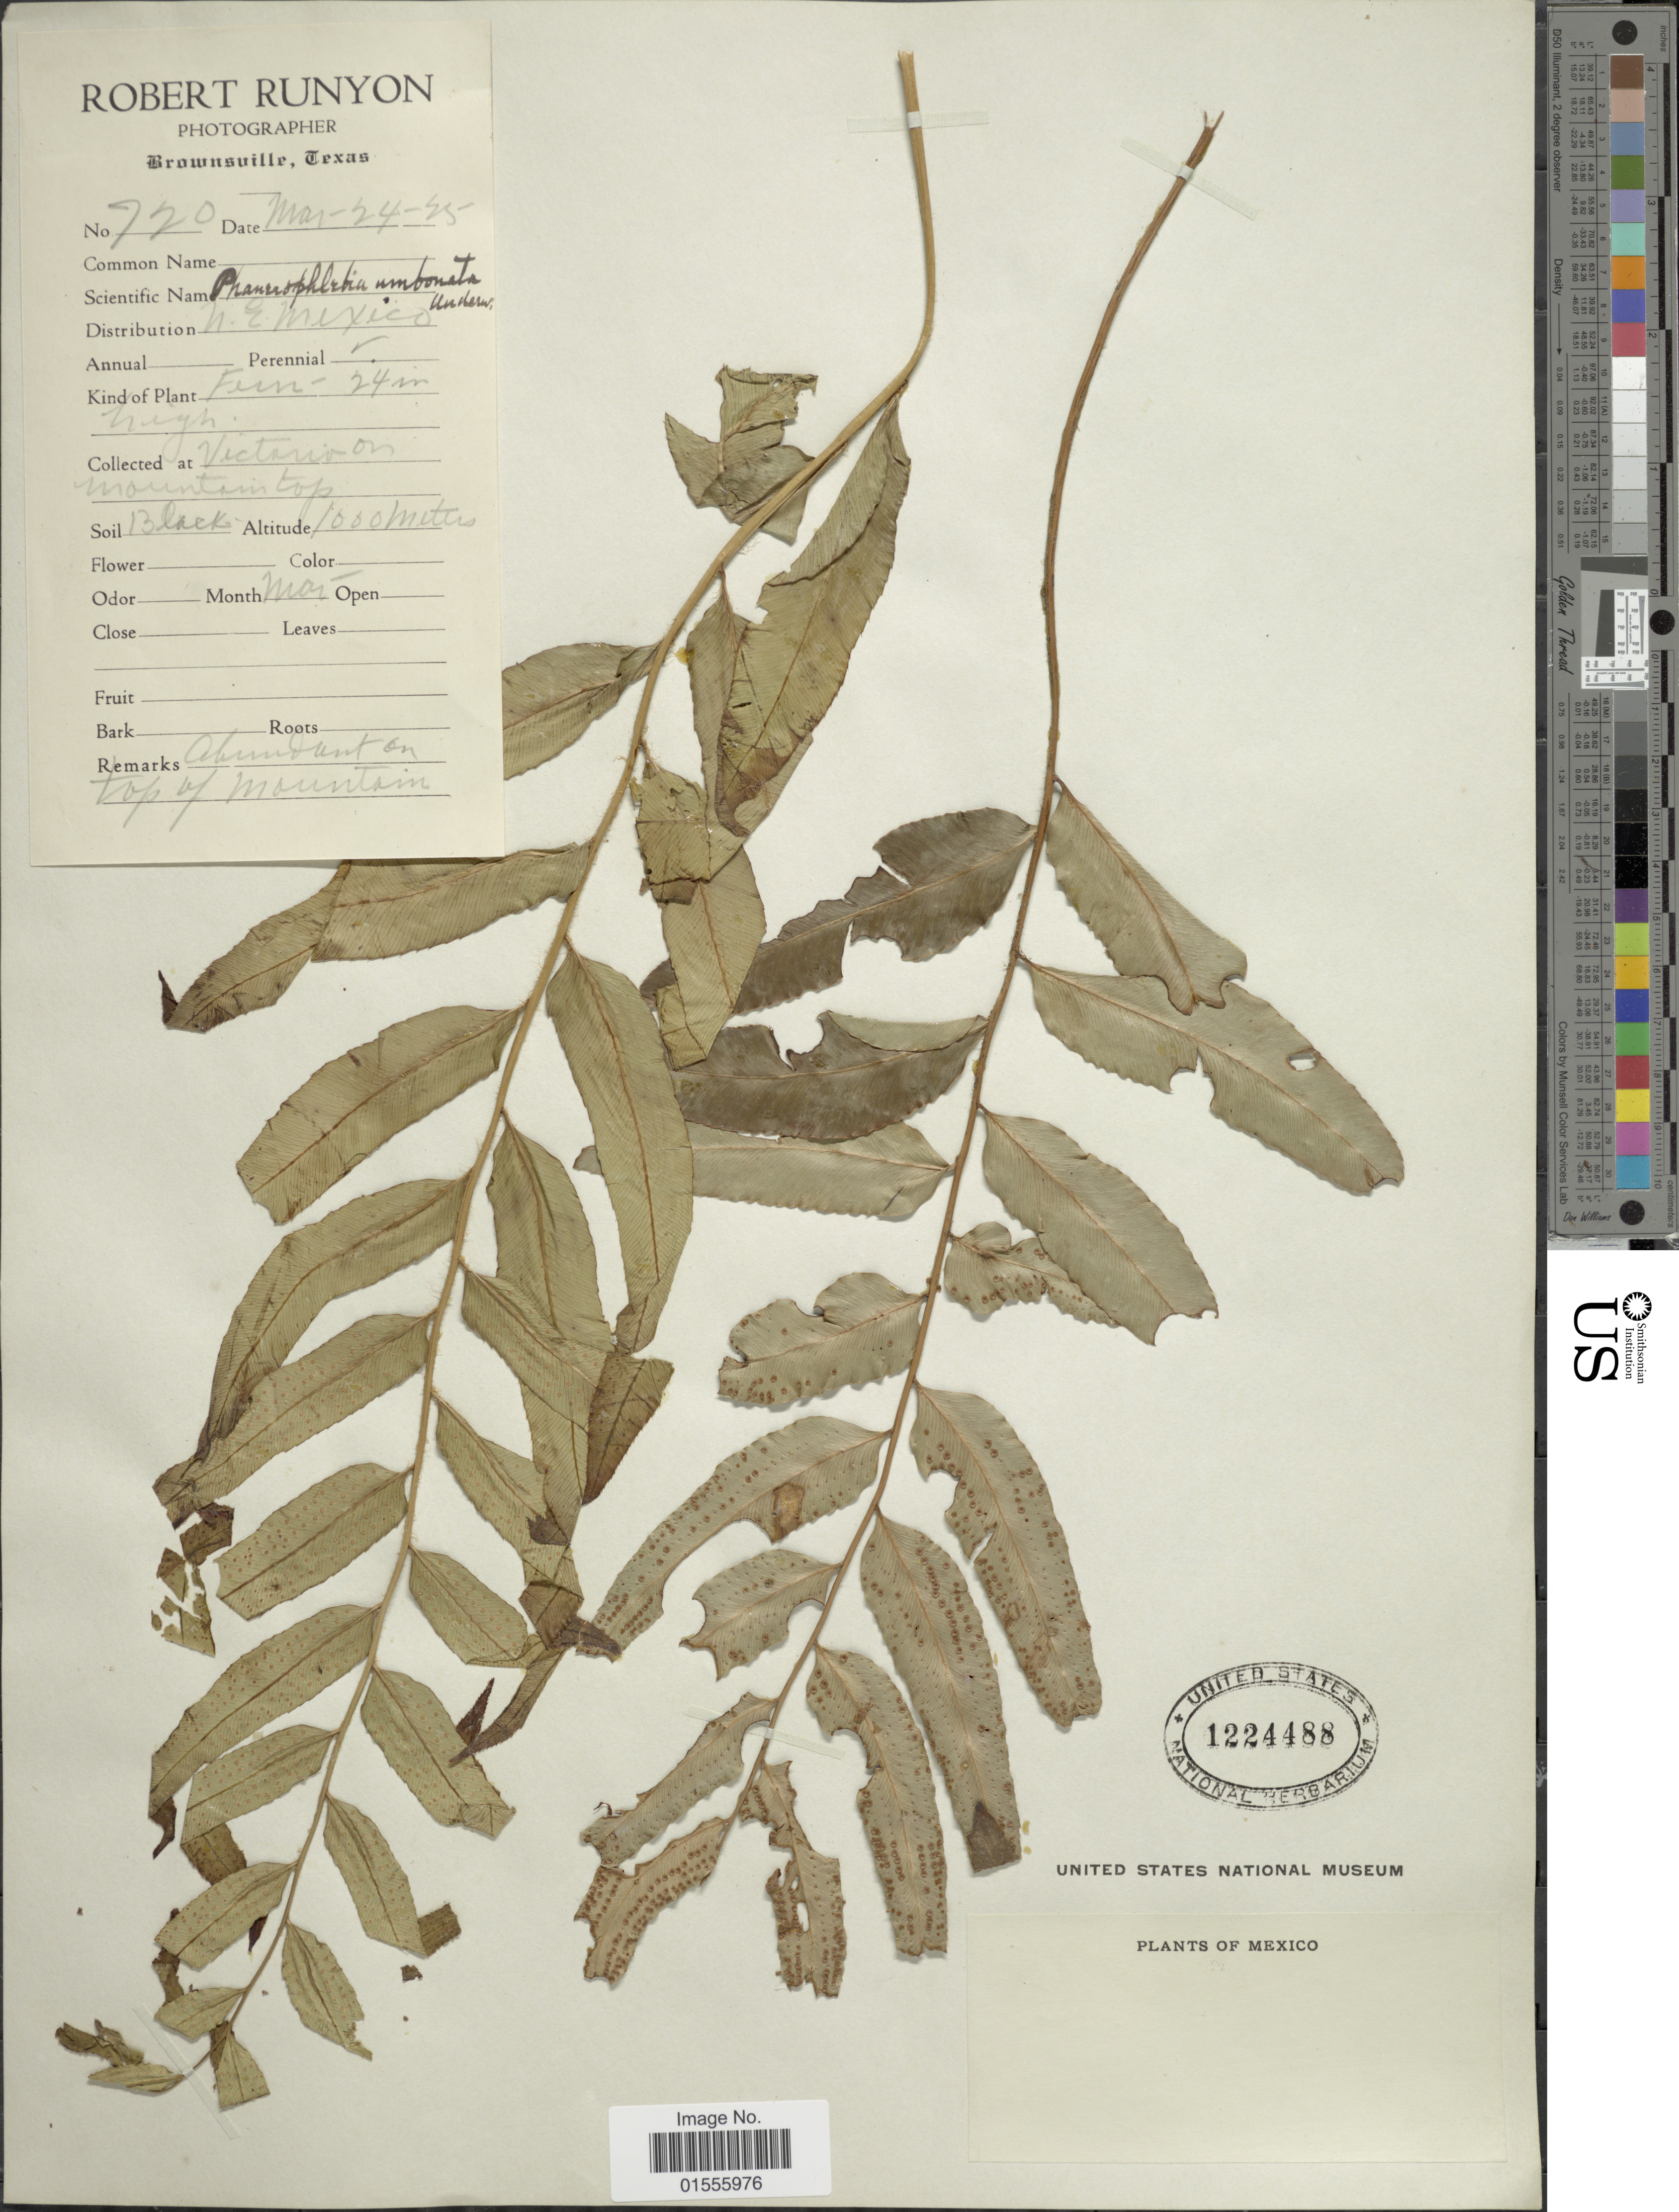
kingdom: Plantae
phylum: Tracheophyta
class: Polypodiopsida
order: Polypodiales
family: Dryopteridaceae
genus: Phanerophlebia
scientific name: Phanerophlebia umbonata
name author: Underw.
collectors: R. Runyon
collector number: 720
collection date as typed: Transcribed d/m/y: 24/3/25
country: Mexico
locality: N.E. Mexico, Victario on mountain top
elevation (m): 1000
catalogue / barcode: US 1224488